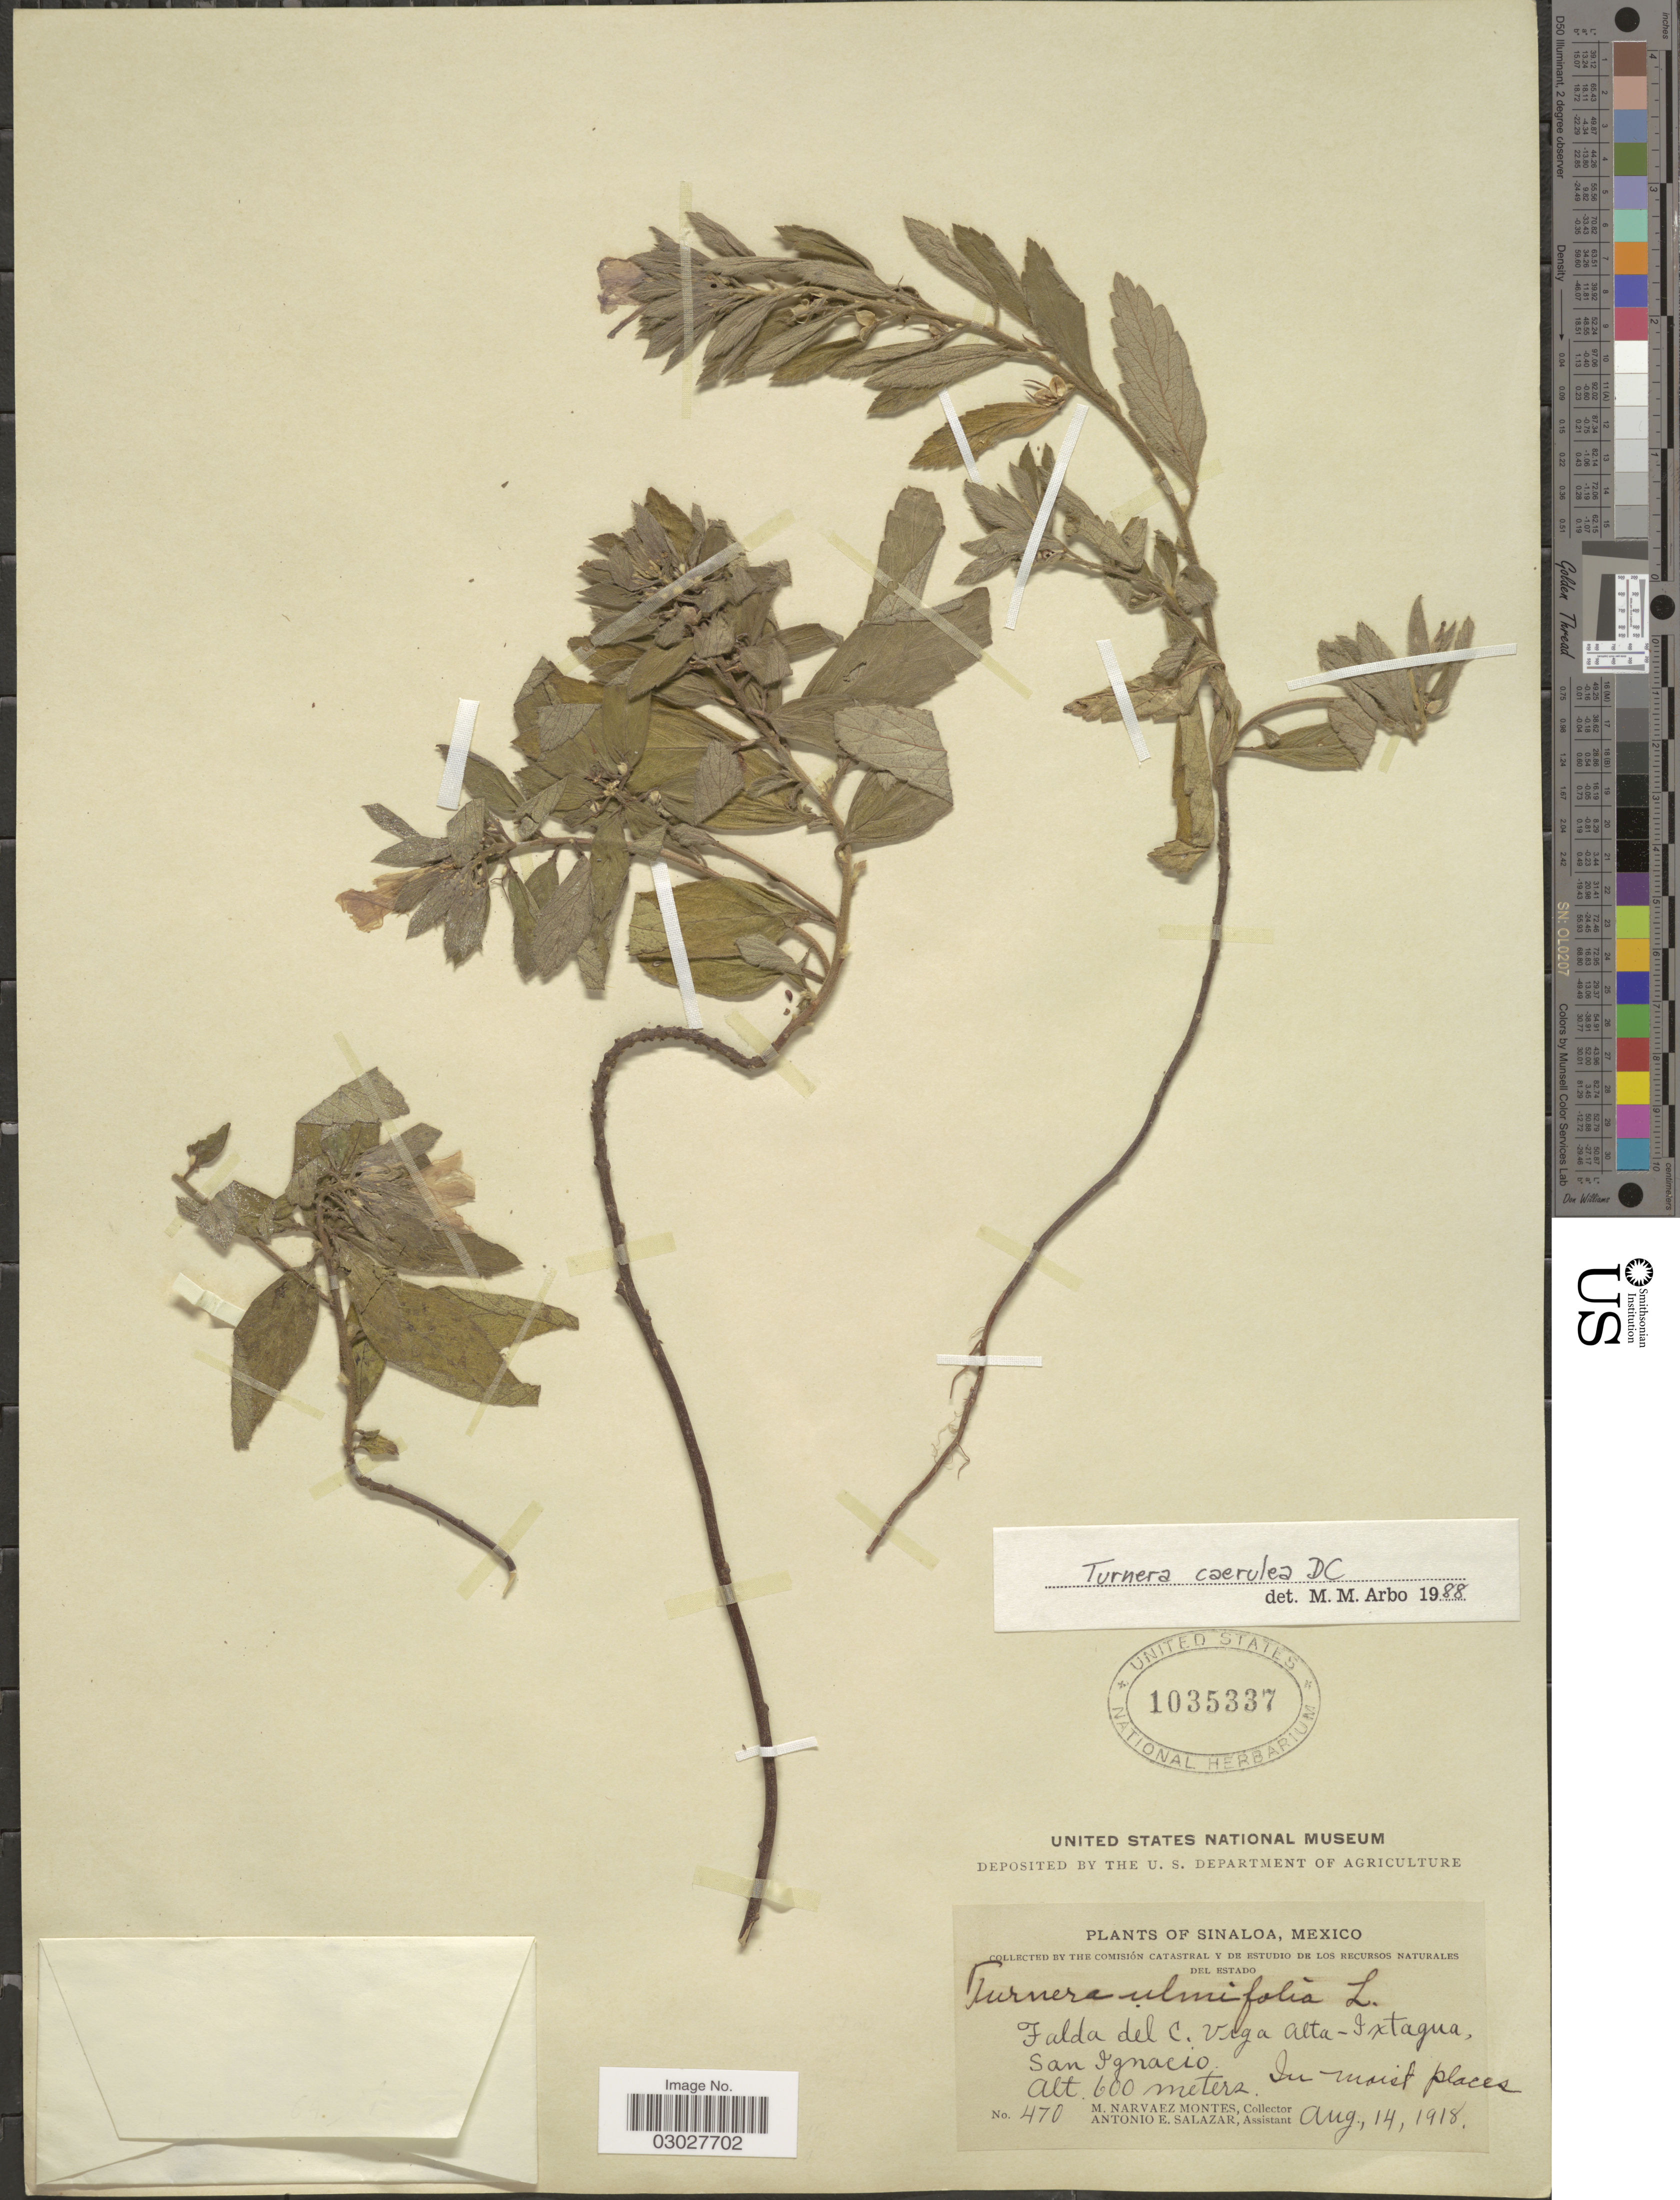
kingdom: Plantae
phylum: Tracheophyta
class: Magnoliopsida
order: Malpighiales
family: Turneraceae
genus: Turnera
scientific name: Turnera caerulea var. caerulea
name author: Moc. & Sessé ex DC.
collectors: M. Narvaez-Montes & A. E. Salazar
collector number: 470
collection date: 1918-08-14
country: Mexico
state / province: Sinaloa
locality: Falda del C. Viga Alta - Ixtagua, San Ignacio.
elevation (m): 600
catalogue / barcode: US 1035337